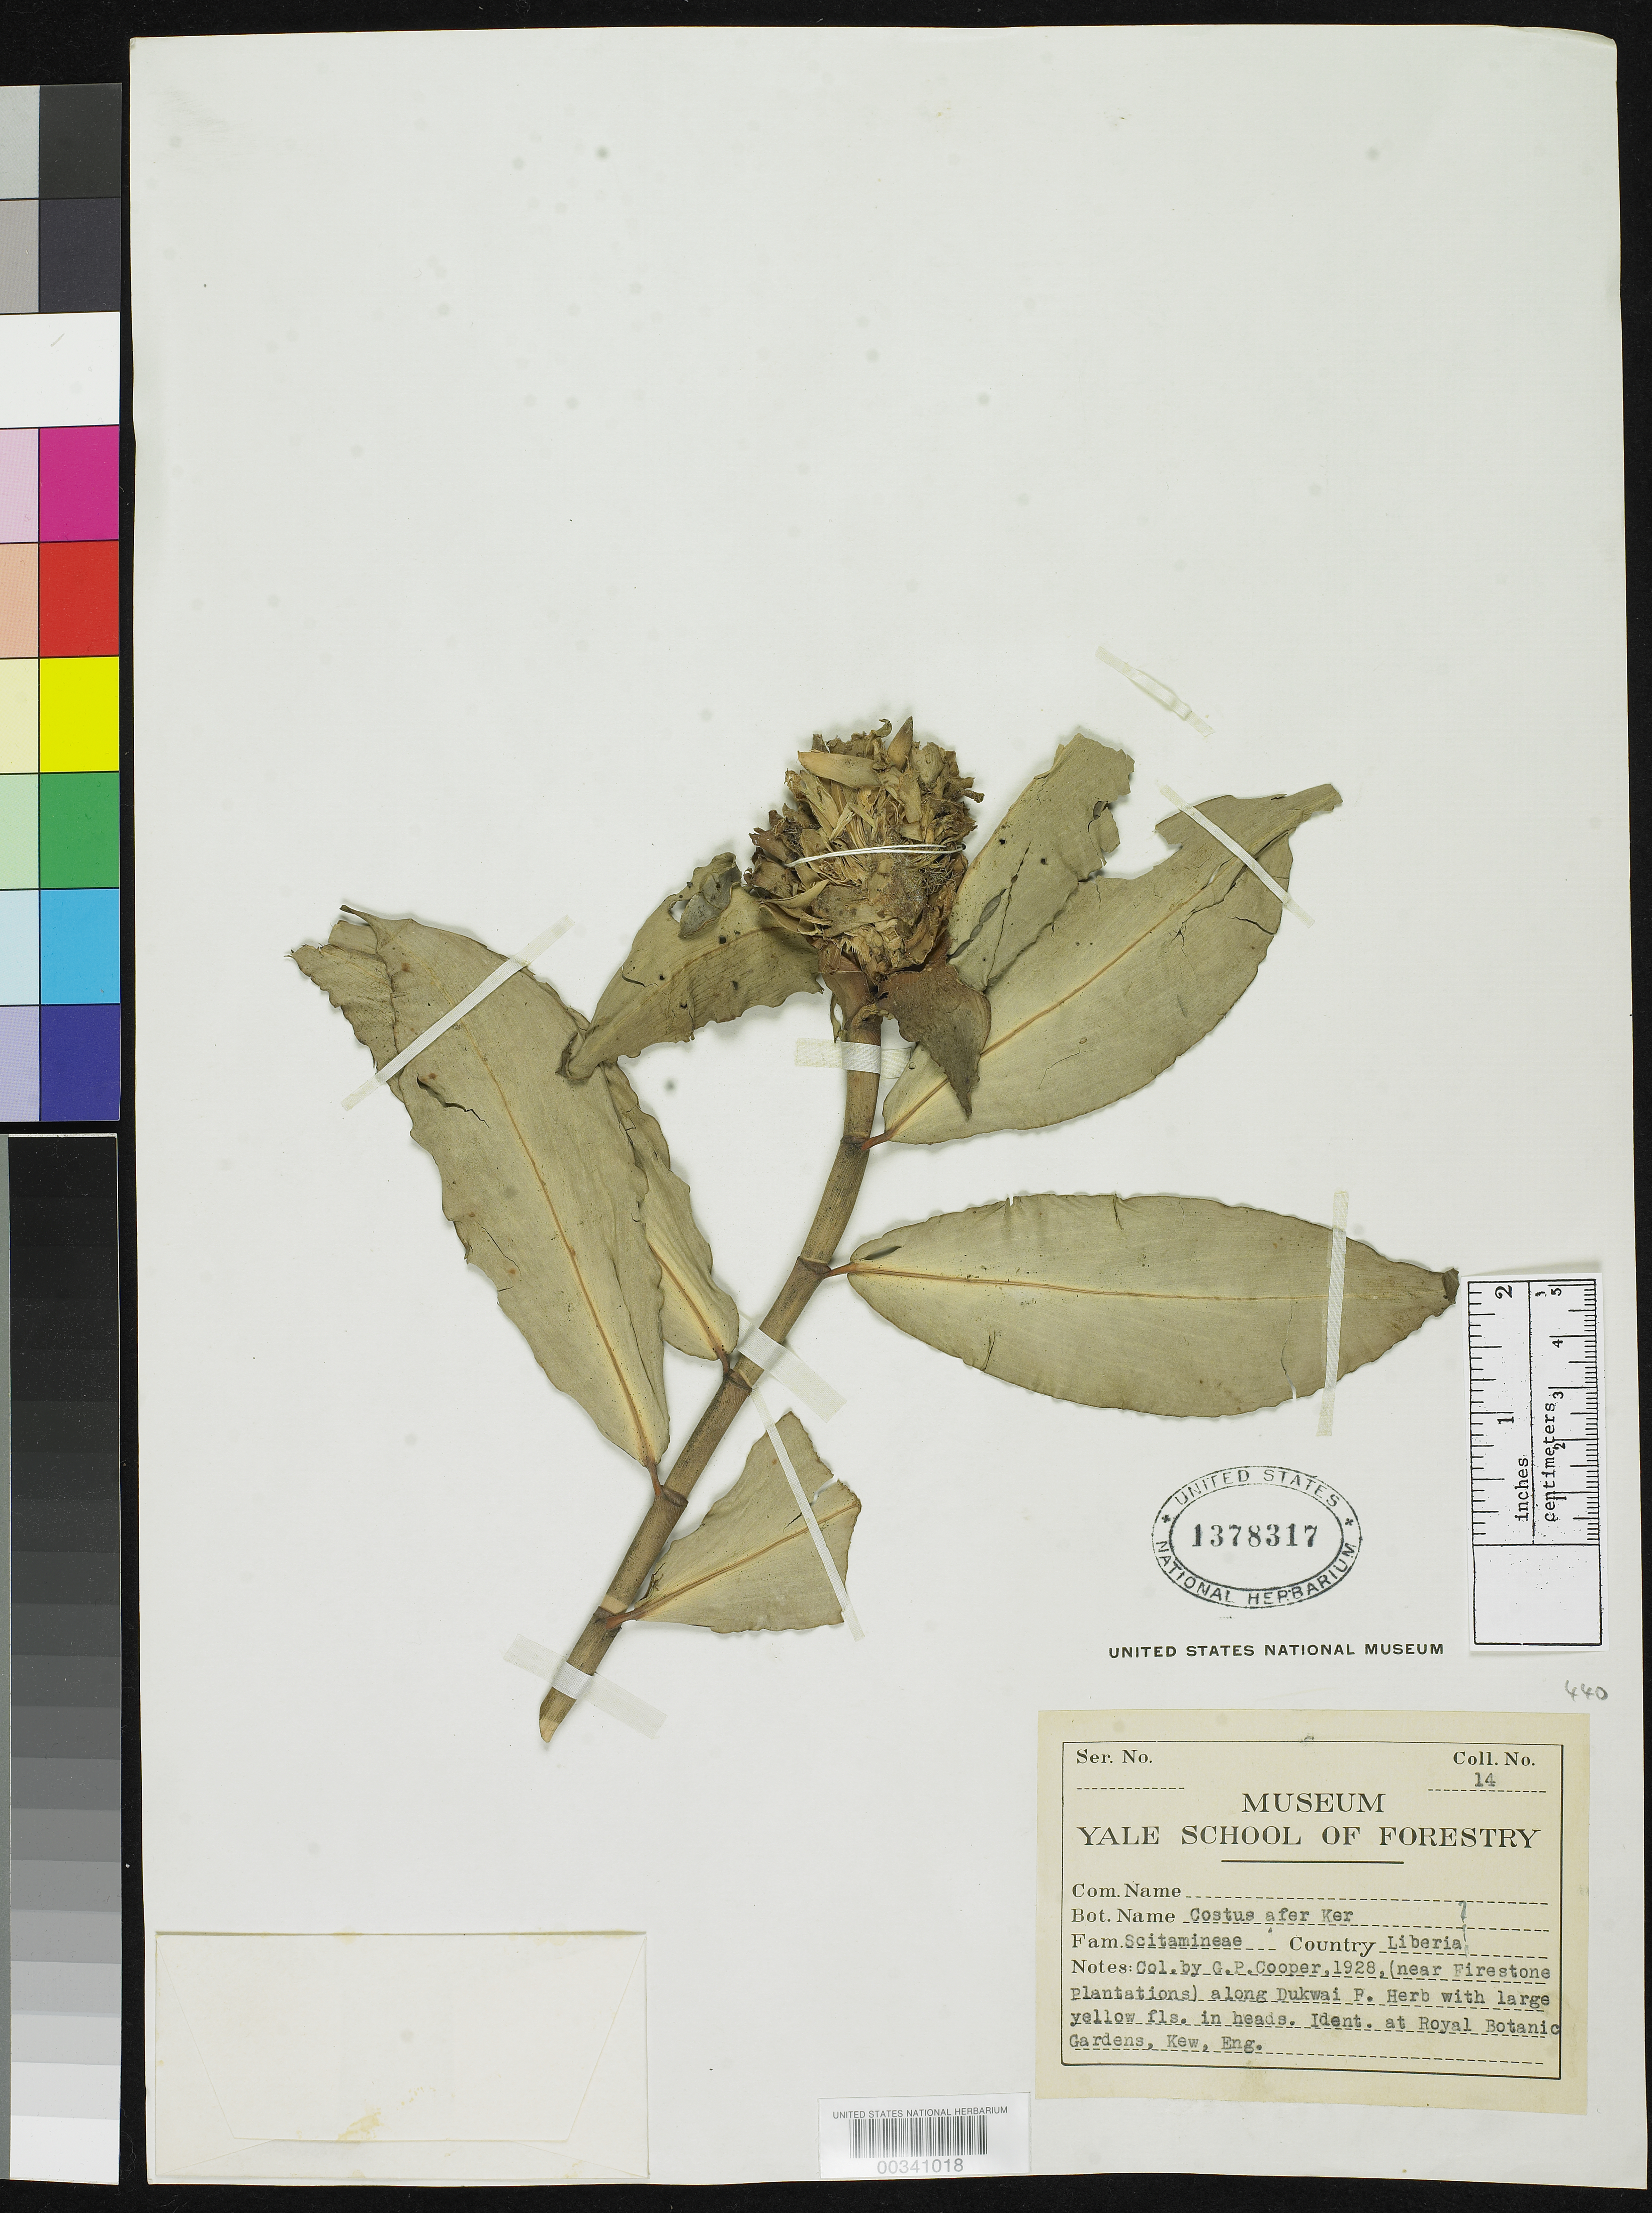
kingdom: Plantae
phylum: Tracheophyta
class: Liliopsida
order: Zingiberales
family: Costaceae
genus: Costus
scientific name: Costus aureus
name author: Maas & H. Maas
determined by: Maas, Paul J.; Maas, H.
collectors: G. Cooper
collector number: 14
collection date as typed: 1928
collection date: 1928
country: Liberia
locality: (near firestone plantations) along dukwai p.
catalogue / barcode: US 1378317